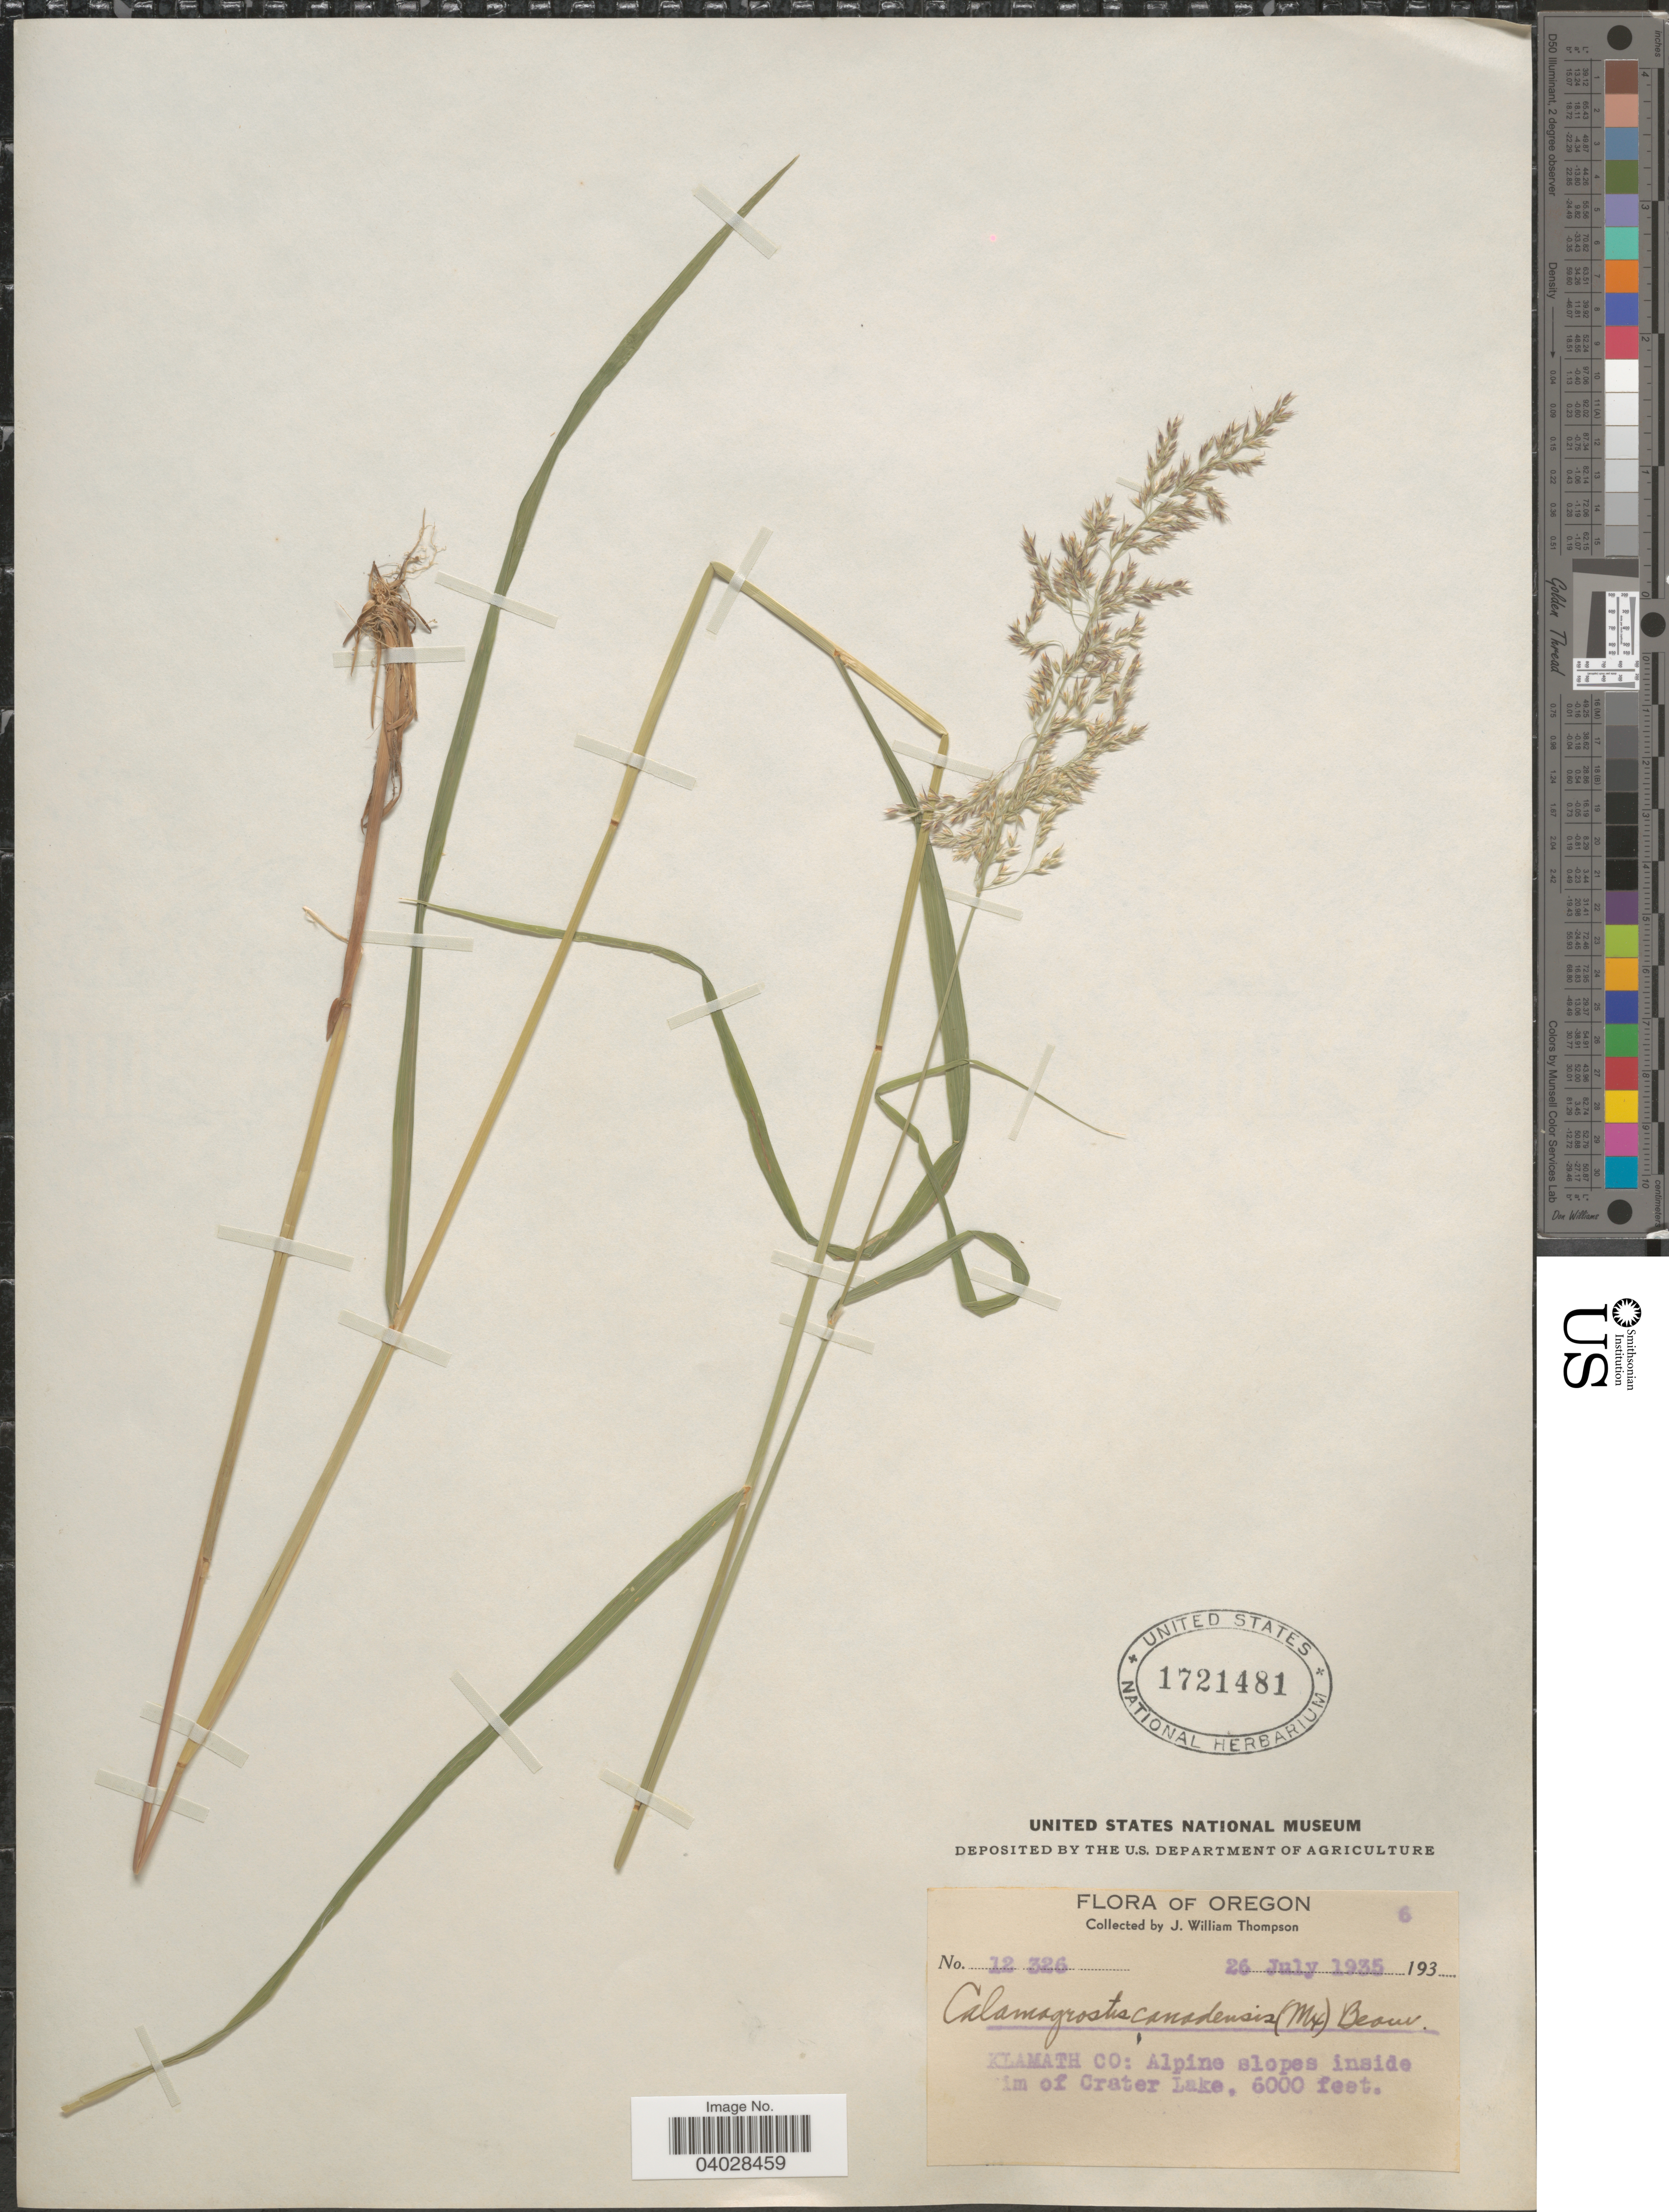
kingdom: Plantae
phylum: Tracheophyta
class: Liliopsida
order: Poales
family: Poaceae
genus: Calamagrostis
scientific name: Calamagrostis canadensis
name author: (Michx.) P. Beauv.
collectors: J. W. Thompson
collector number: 12326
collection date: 1935-07-26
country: United States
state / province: Oregon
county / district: Klamath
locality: Klamath Co: Alpine slopes inside rim of Crater Lake.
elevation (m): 1829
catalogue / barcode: US 1721481